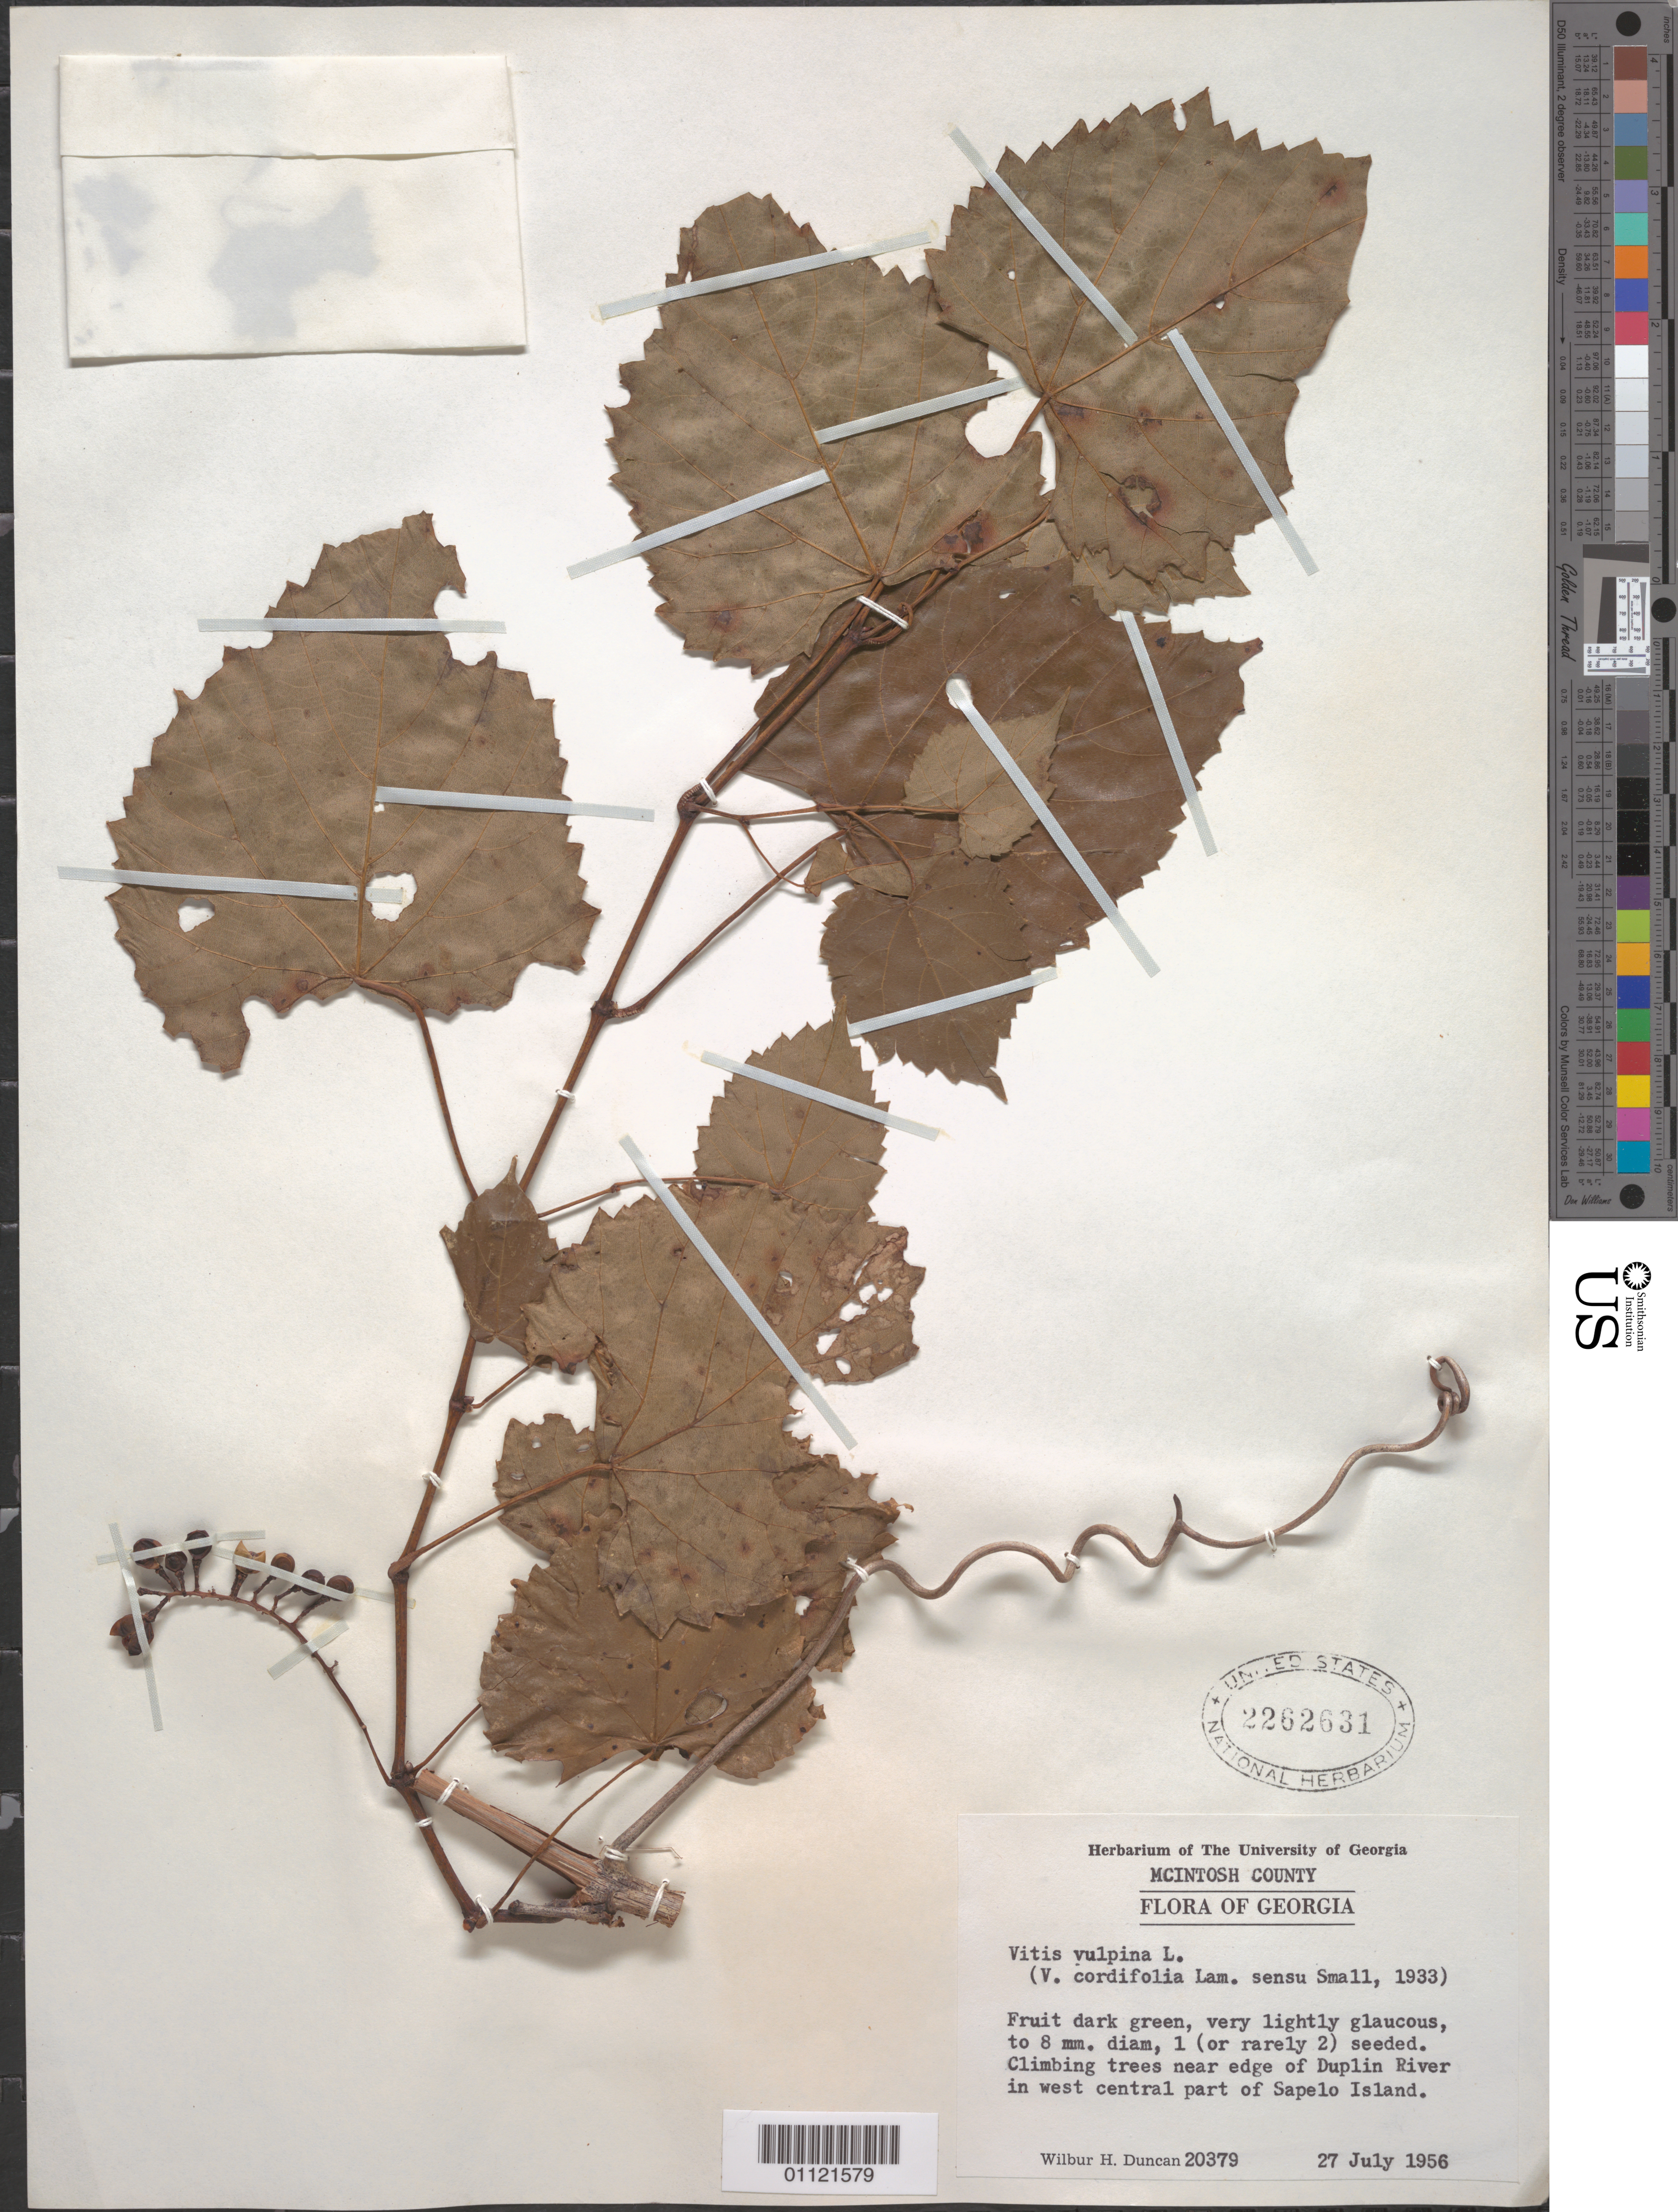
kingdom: Plantae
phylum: Tracheophyta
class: Magnoliopsida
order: Vitales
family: Vitaceae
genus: Vitis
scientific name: Vitis vulpina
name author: L.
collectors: W. H. Duncan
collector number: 20379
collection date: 1956-07-27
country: United States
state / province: Georgia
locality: Duplin River in west central part of Sapelo Island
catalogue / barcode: US 2262631